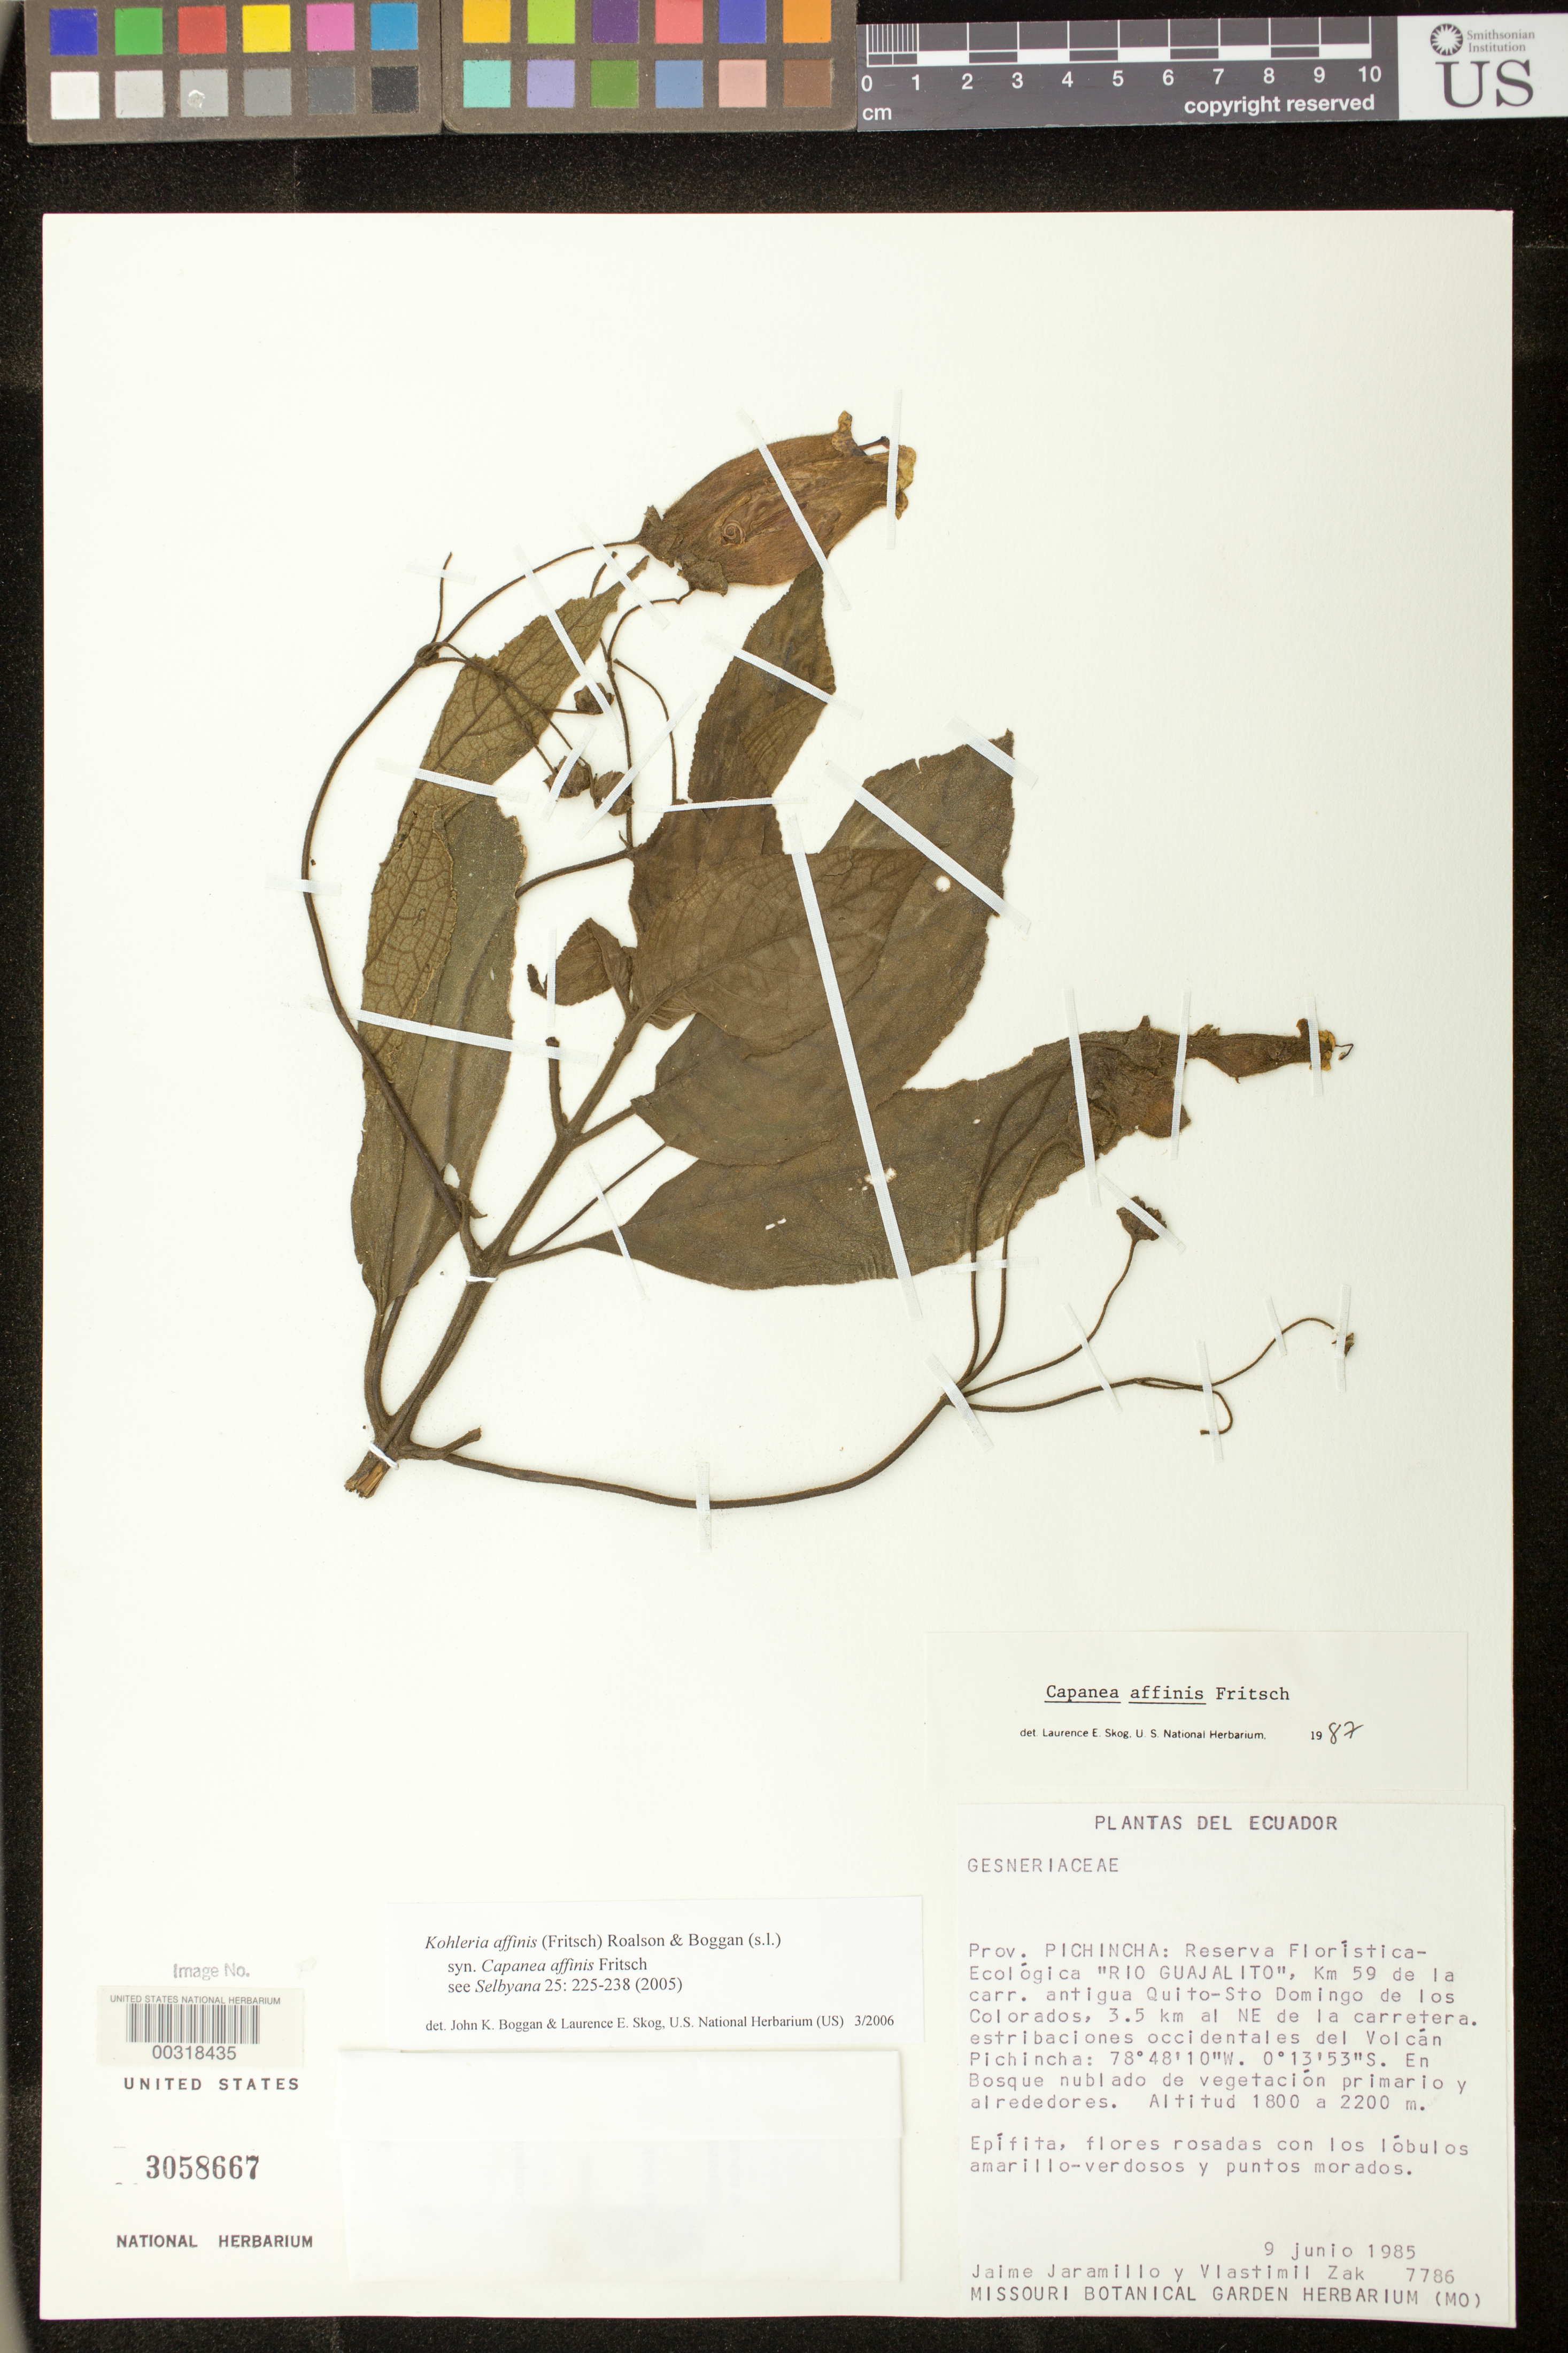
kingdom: Plantae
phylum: Tracheophyta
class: Magnoliopsida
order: Lamiales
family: Gesneriaceae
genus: Kohleria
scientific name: Kohleria affinis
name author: (Fritsch) Roalson & Boggan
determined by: Boggan, J. K.; Skog, L. E.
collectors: J. L. Jaramillo & V. Zak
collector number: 7786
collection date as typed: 09 Jun 1985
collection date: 1985-06-09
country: Ecuador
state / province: Pichincha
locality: Reserva Floristica-ecologica "Rio Guajalito", km 59 from old Quito-Sto Domingo de los Colorados highway, 3.5 km NE of highway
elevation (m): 1800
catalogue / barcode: US 3058667